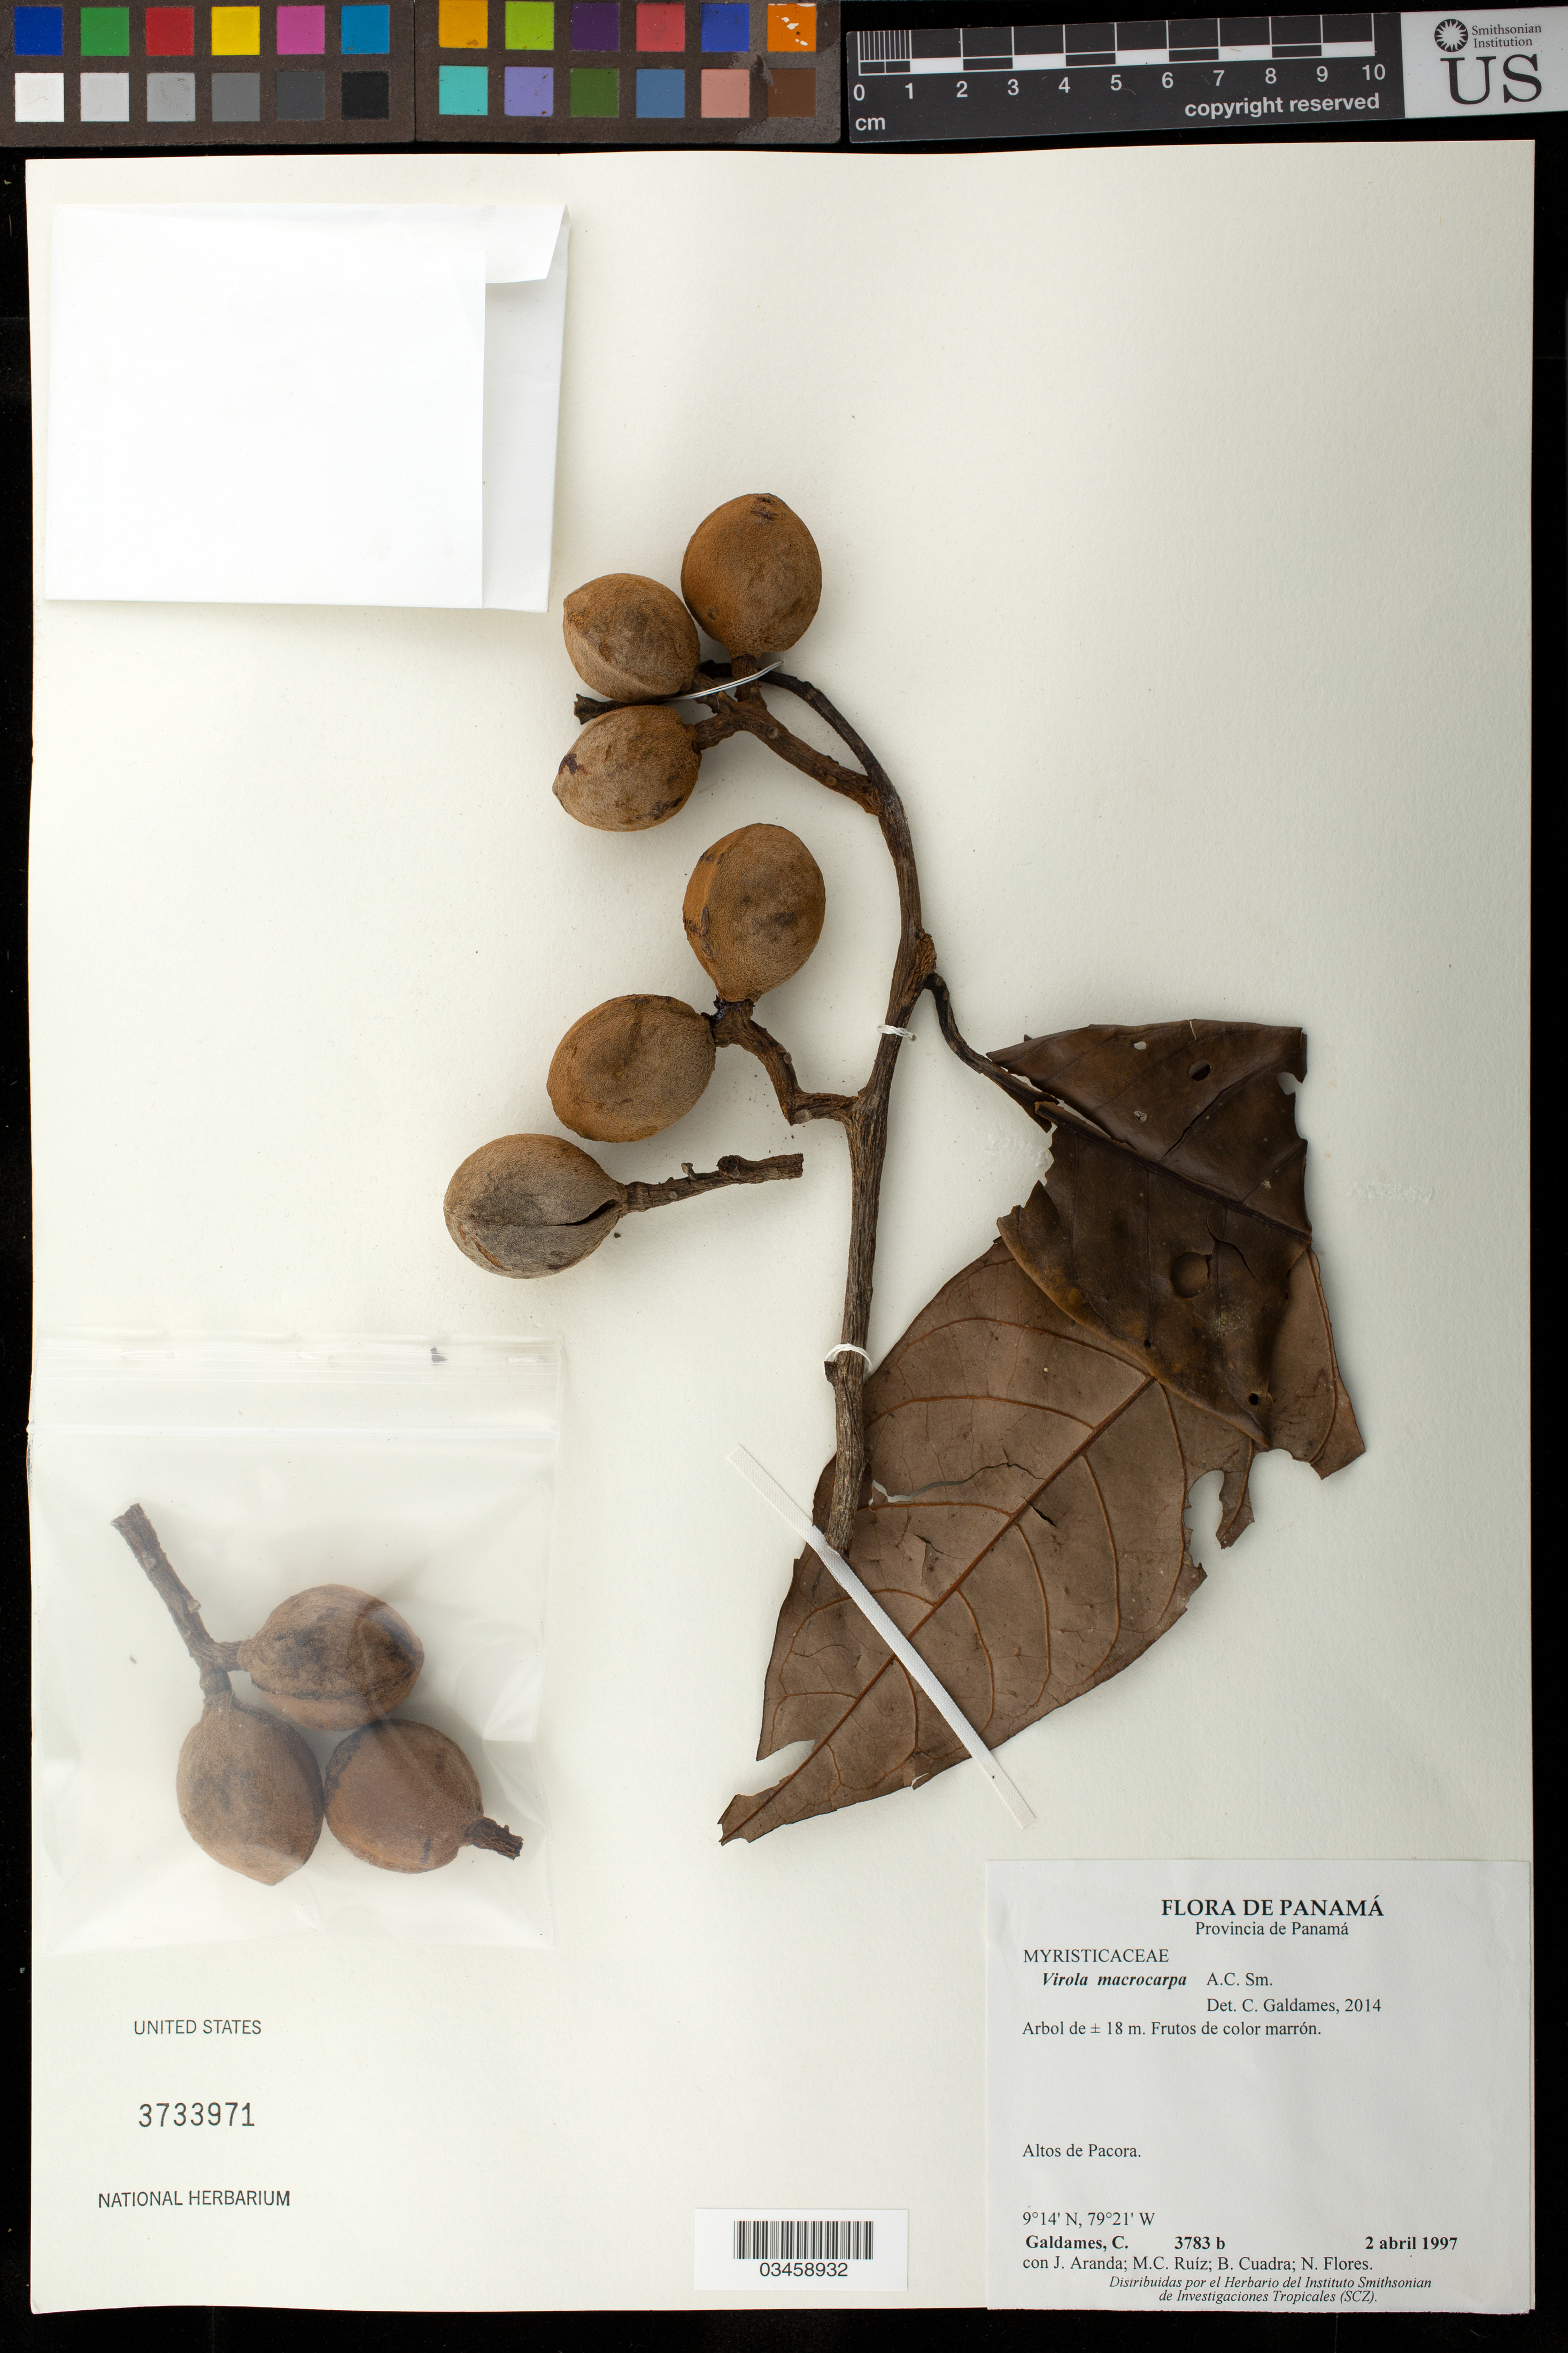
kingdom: Plantae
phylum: Tracheophyta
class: Magnoliopsida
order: Magnoliales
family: Myristicaceae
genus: Virola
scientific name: Virola macrocarpa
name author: A.C. Sm.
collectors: C. Galdames, M. M. Ruíz, B. Cuadra, J. Aranda & N. Flores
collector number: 3783b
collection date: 1997-04-02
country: Panama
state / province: Panamá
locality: Altos de Pacora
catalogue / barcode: US 3733971